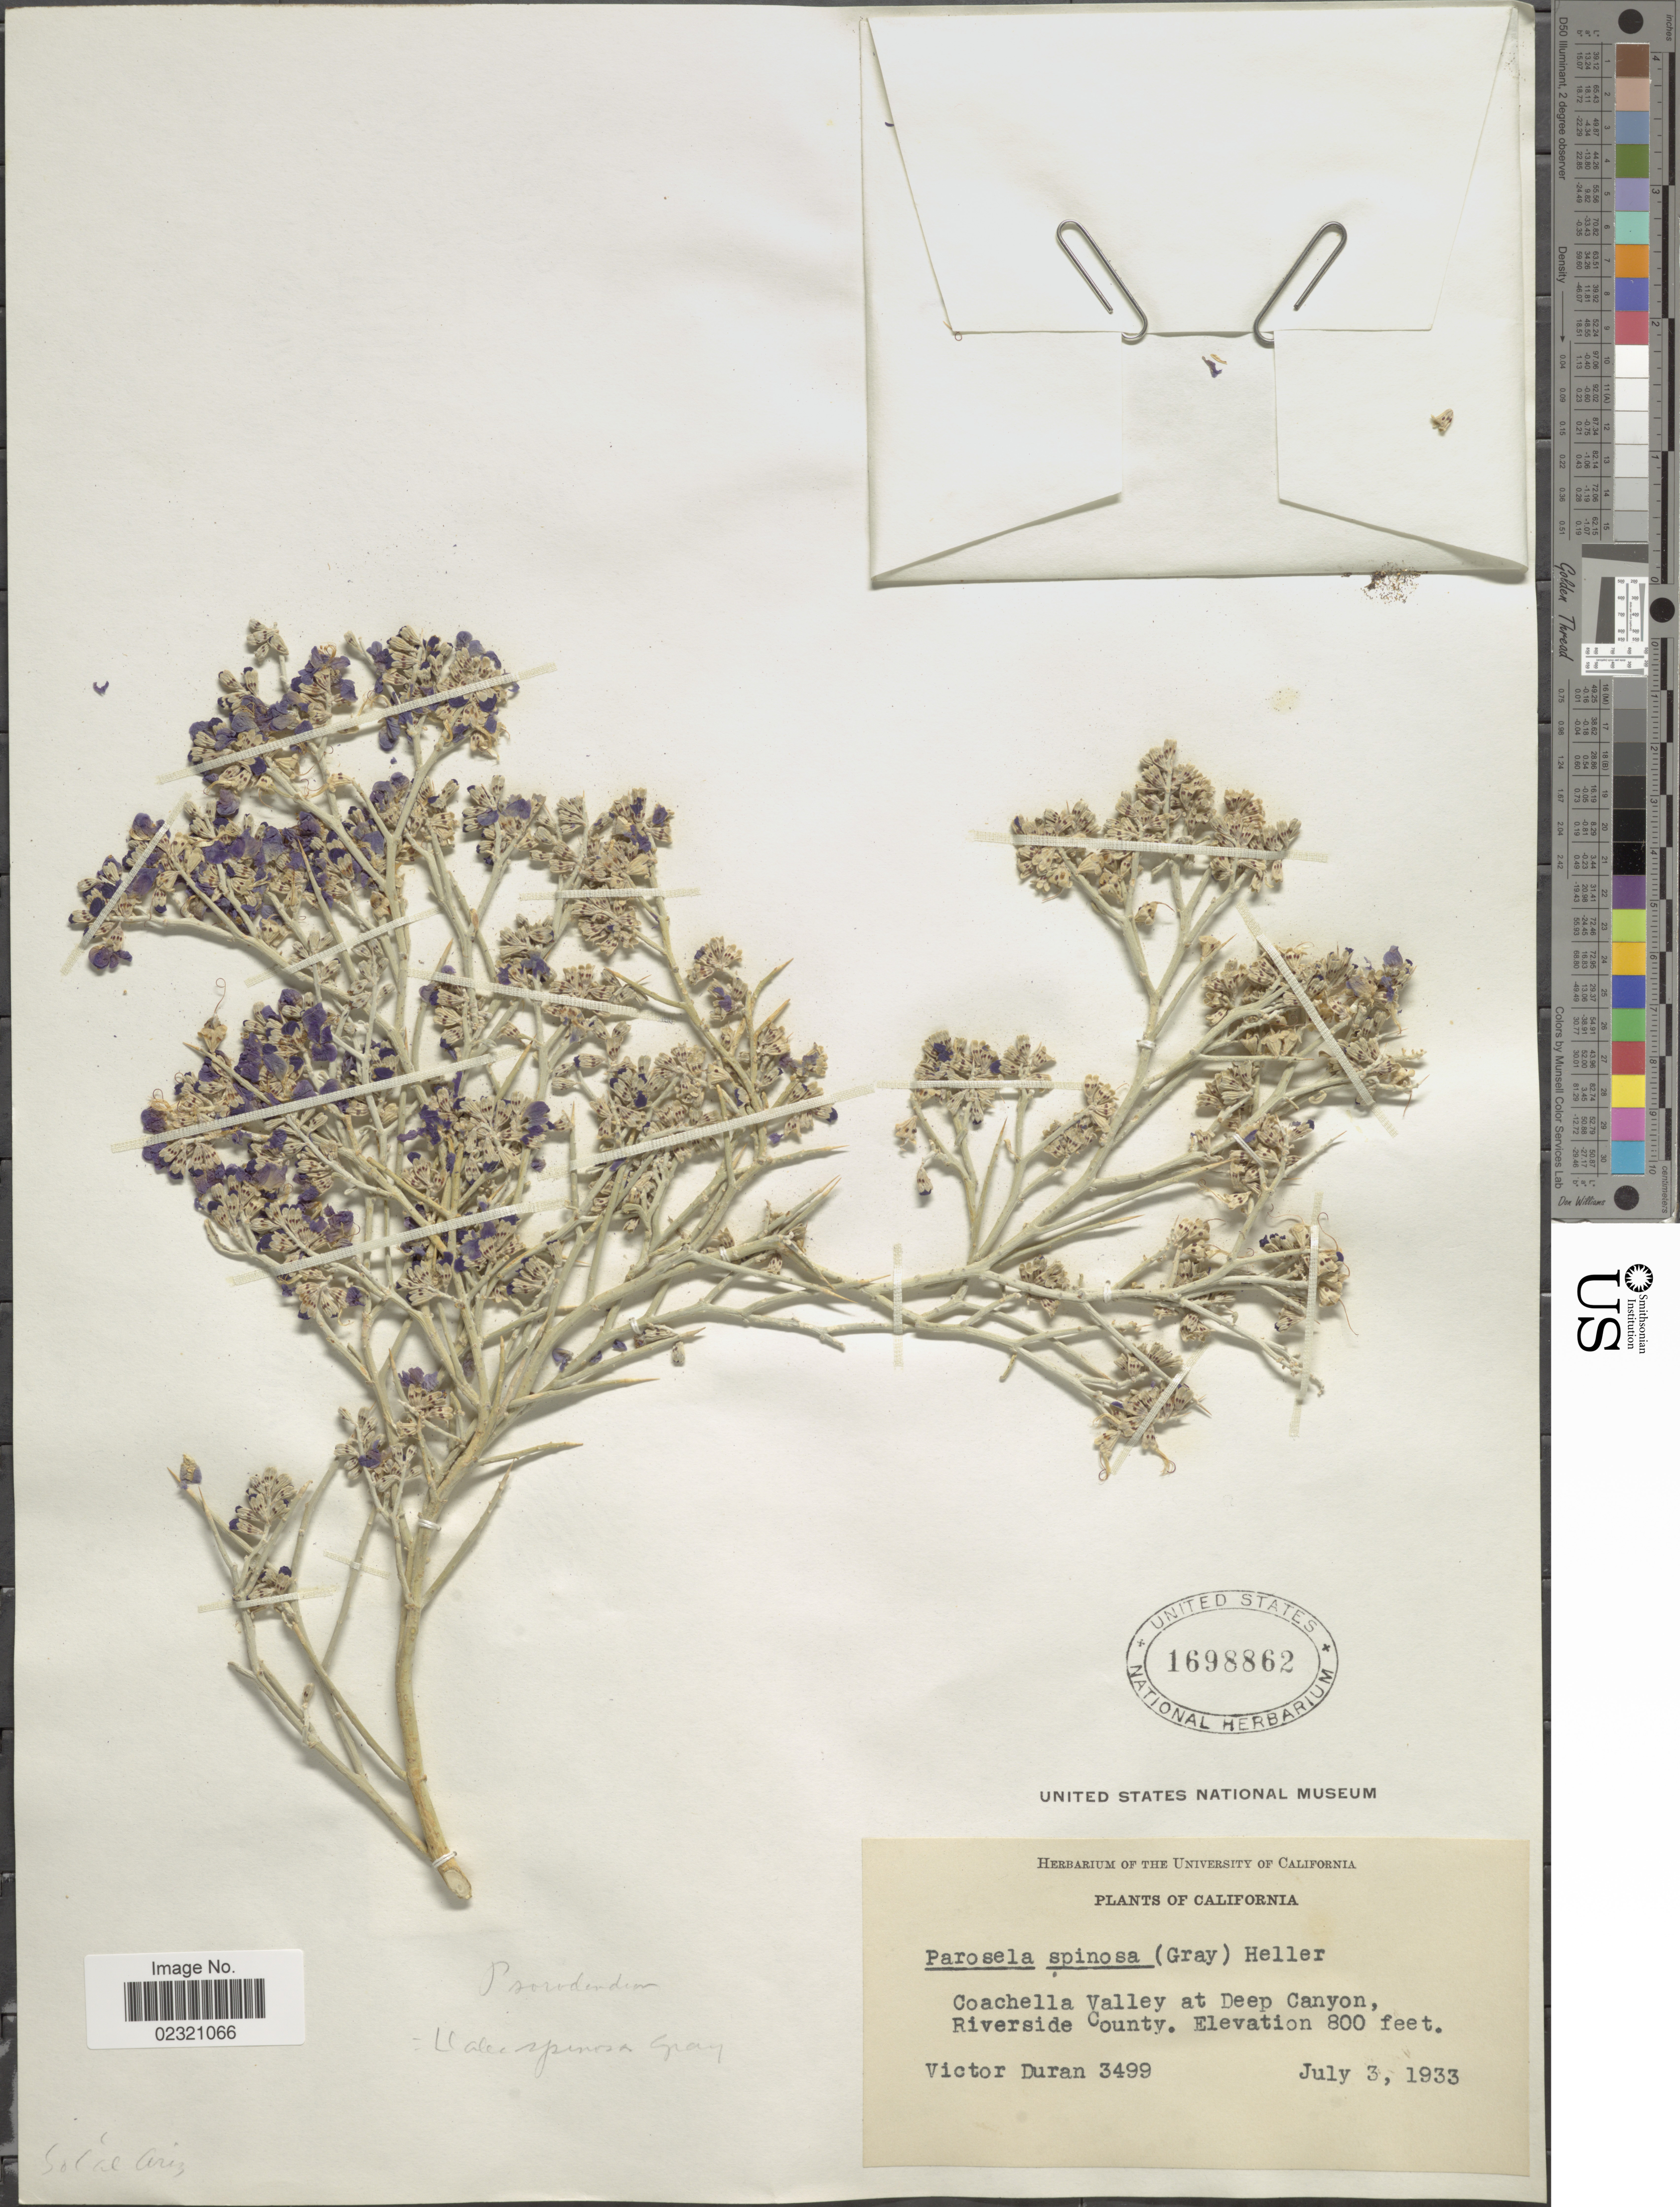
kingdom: Plantae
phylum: Tracheophyta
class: Magnoliopsida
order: Fabales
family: Fabaceae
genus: Psorothamnus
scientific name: Psorothamnus spinosus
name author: (A. Gray) Barneby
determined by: Strong, M. T., (US), Smithsonian Institution - National Museum of Natural History (UNITED STATES)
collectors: V. Duran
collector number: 3499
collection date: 1933-07-03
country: United States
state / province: California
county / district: Riverside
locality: Coachella Valley at Deep Canyon, Riverside County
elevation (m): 244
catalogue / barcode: US 1698862